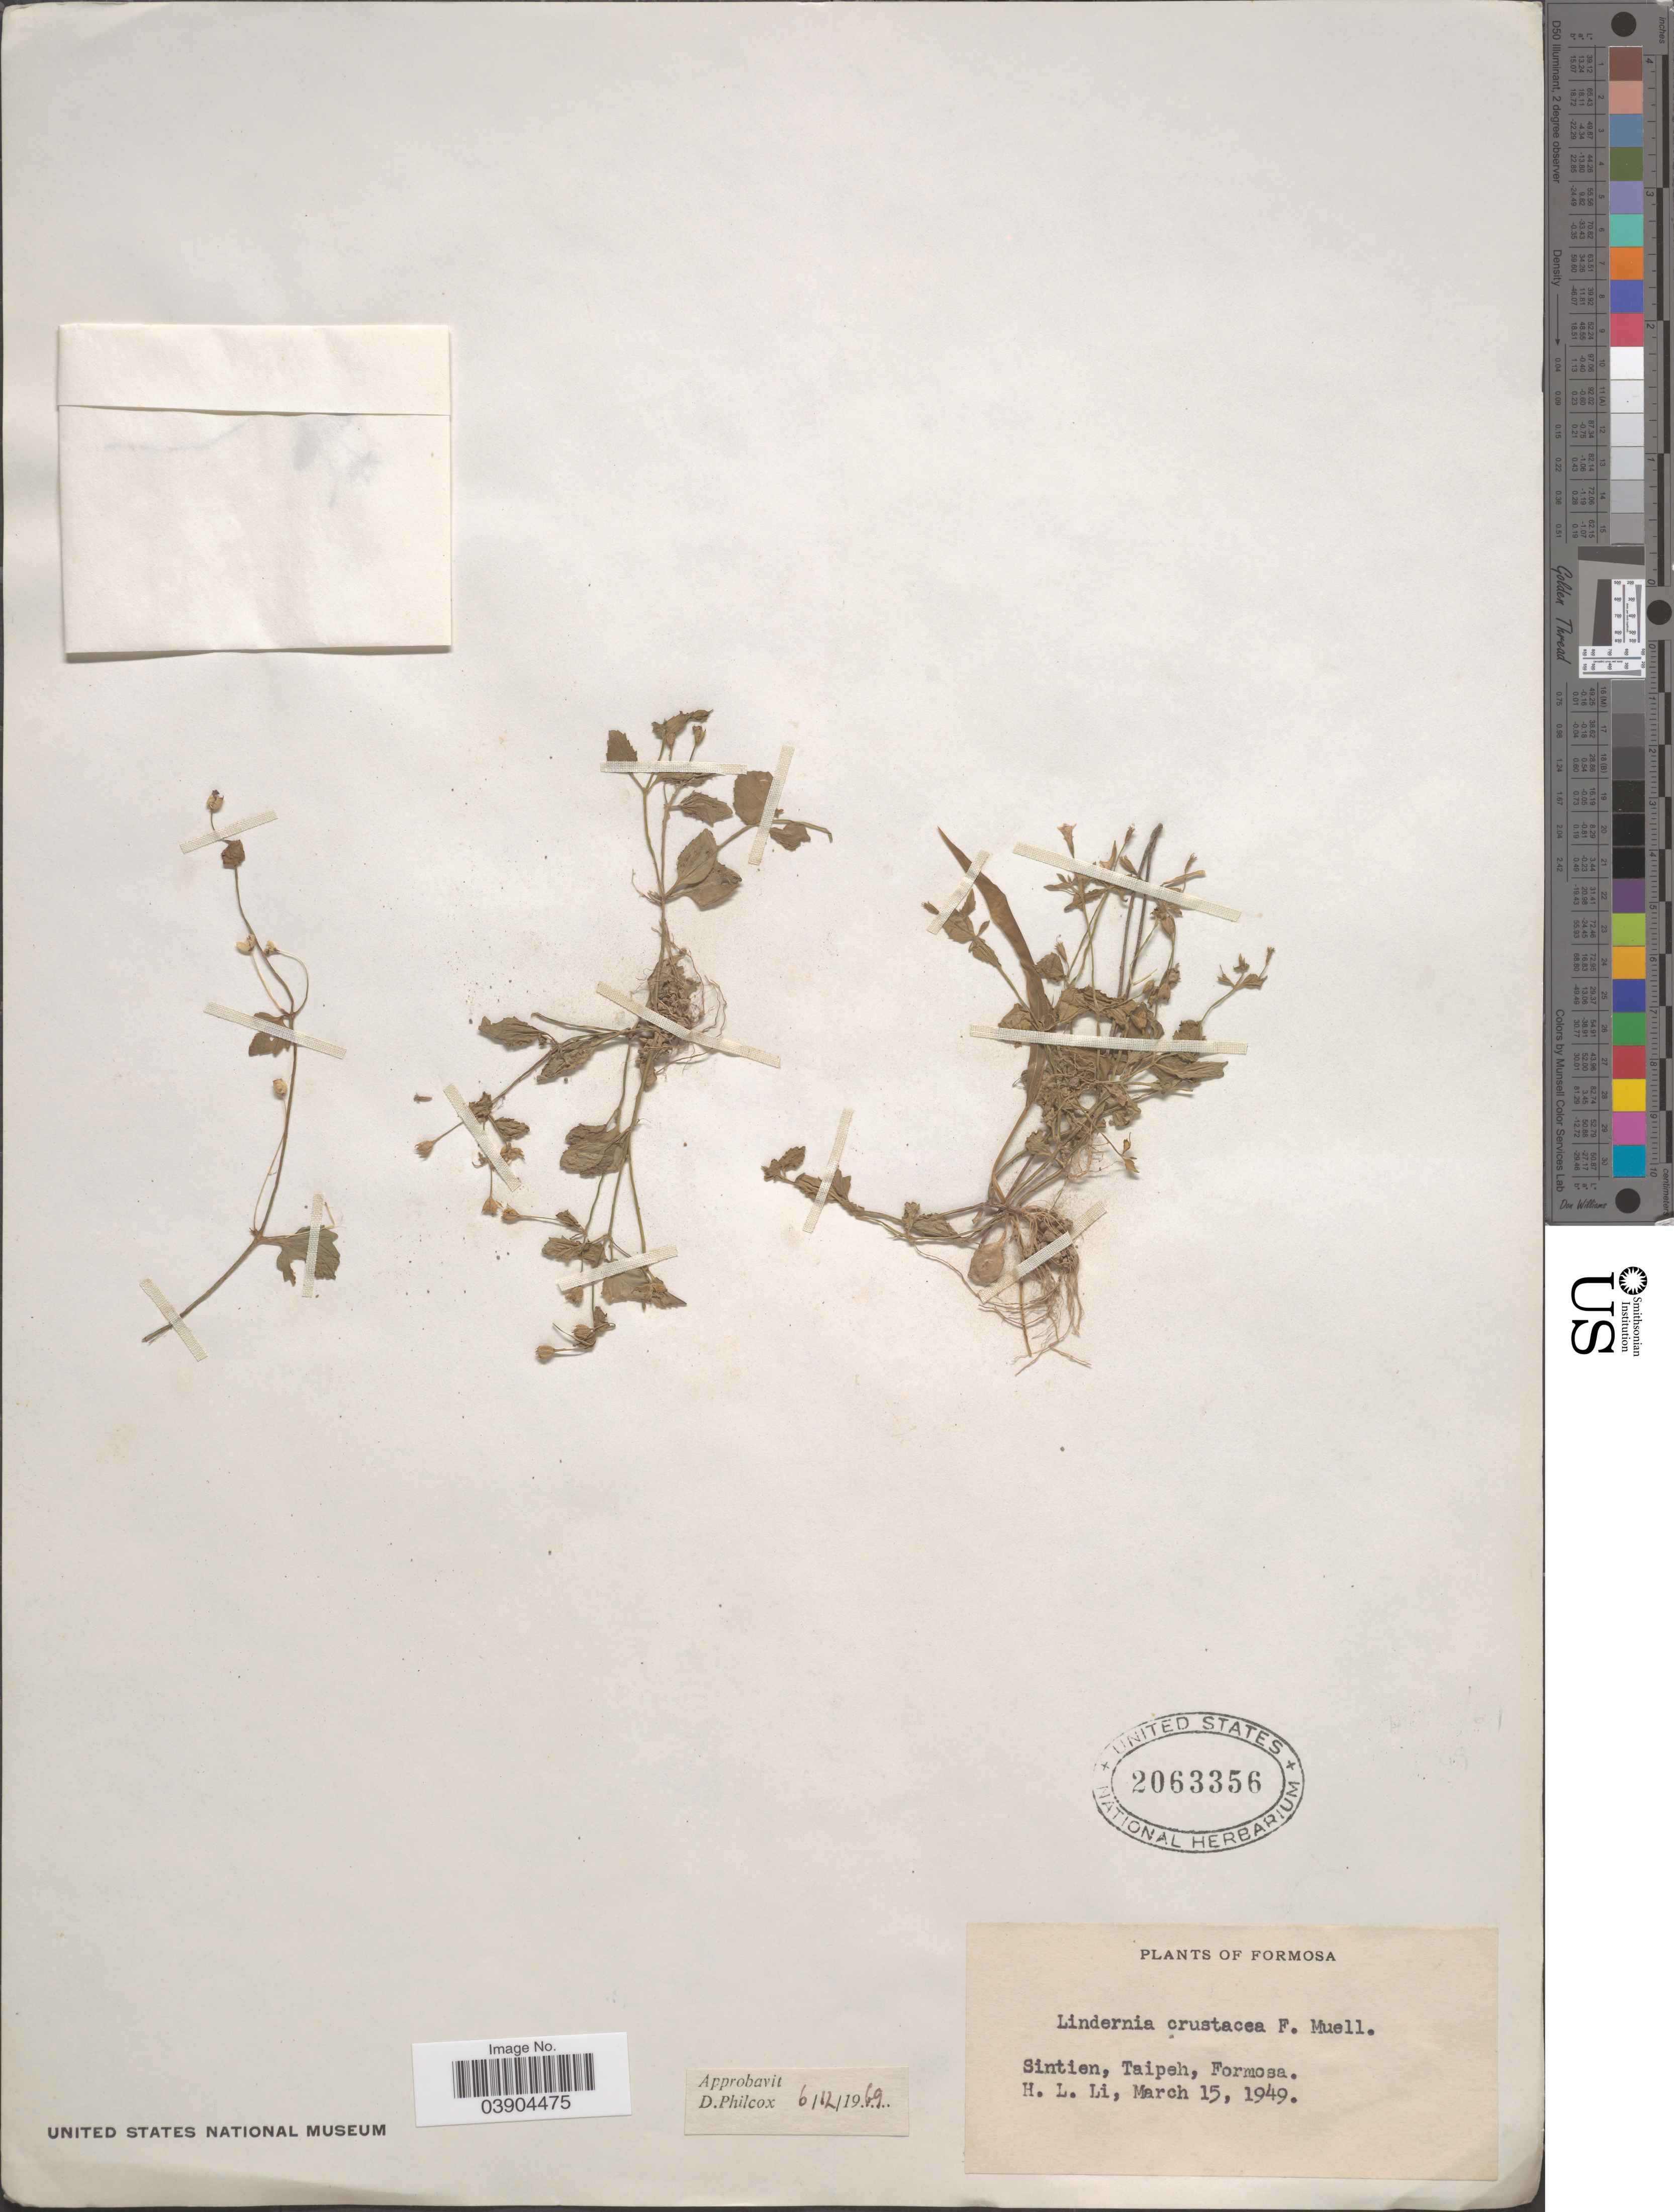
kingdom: Plantae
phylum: Tracheophyta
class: Magnoliopsida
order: Lamiales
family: Linderniaceae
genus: Lindernia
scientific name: Lindernia crustacea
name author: (L.) F. Muell.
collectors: H.-L. Li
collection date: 1949-03-15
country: Taiwan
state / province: Taipei City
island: Taiwan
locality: Formosa. Sintien, Taipeh.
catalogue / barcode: US 2063356